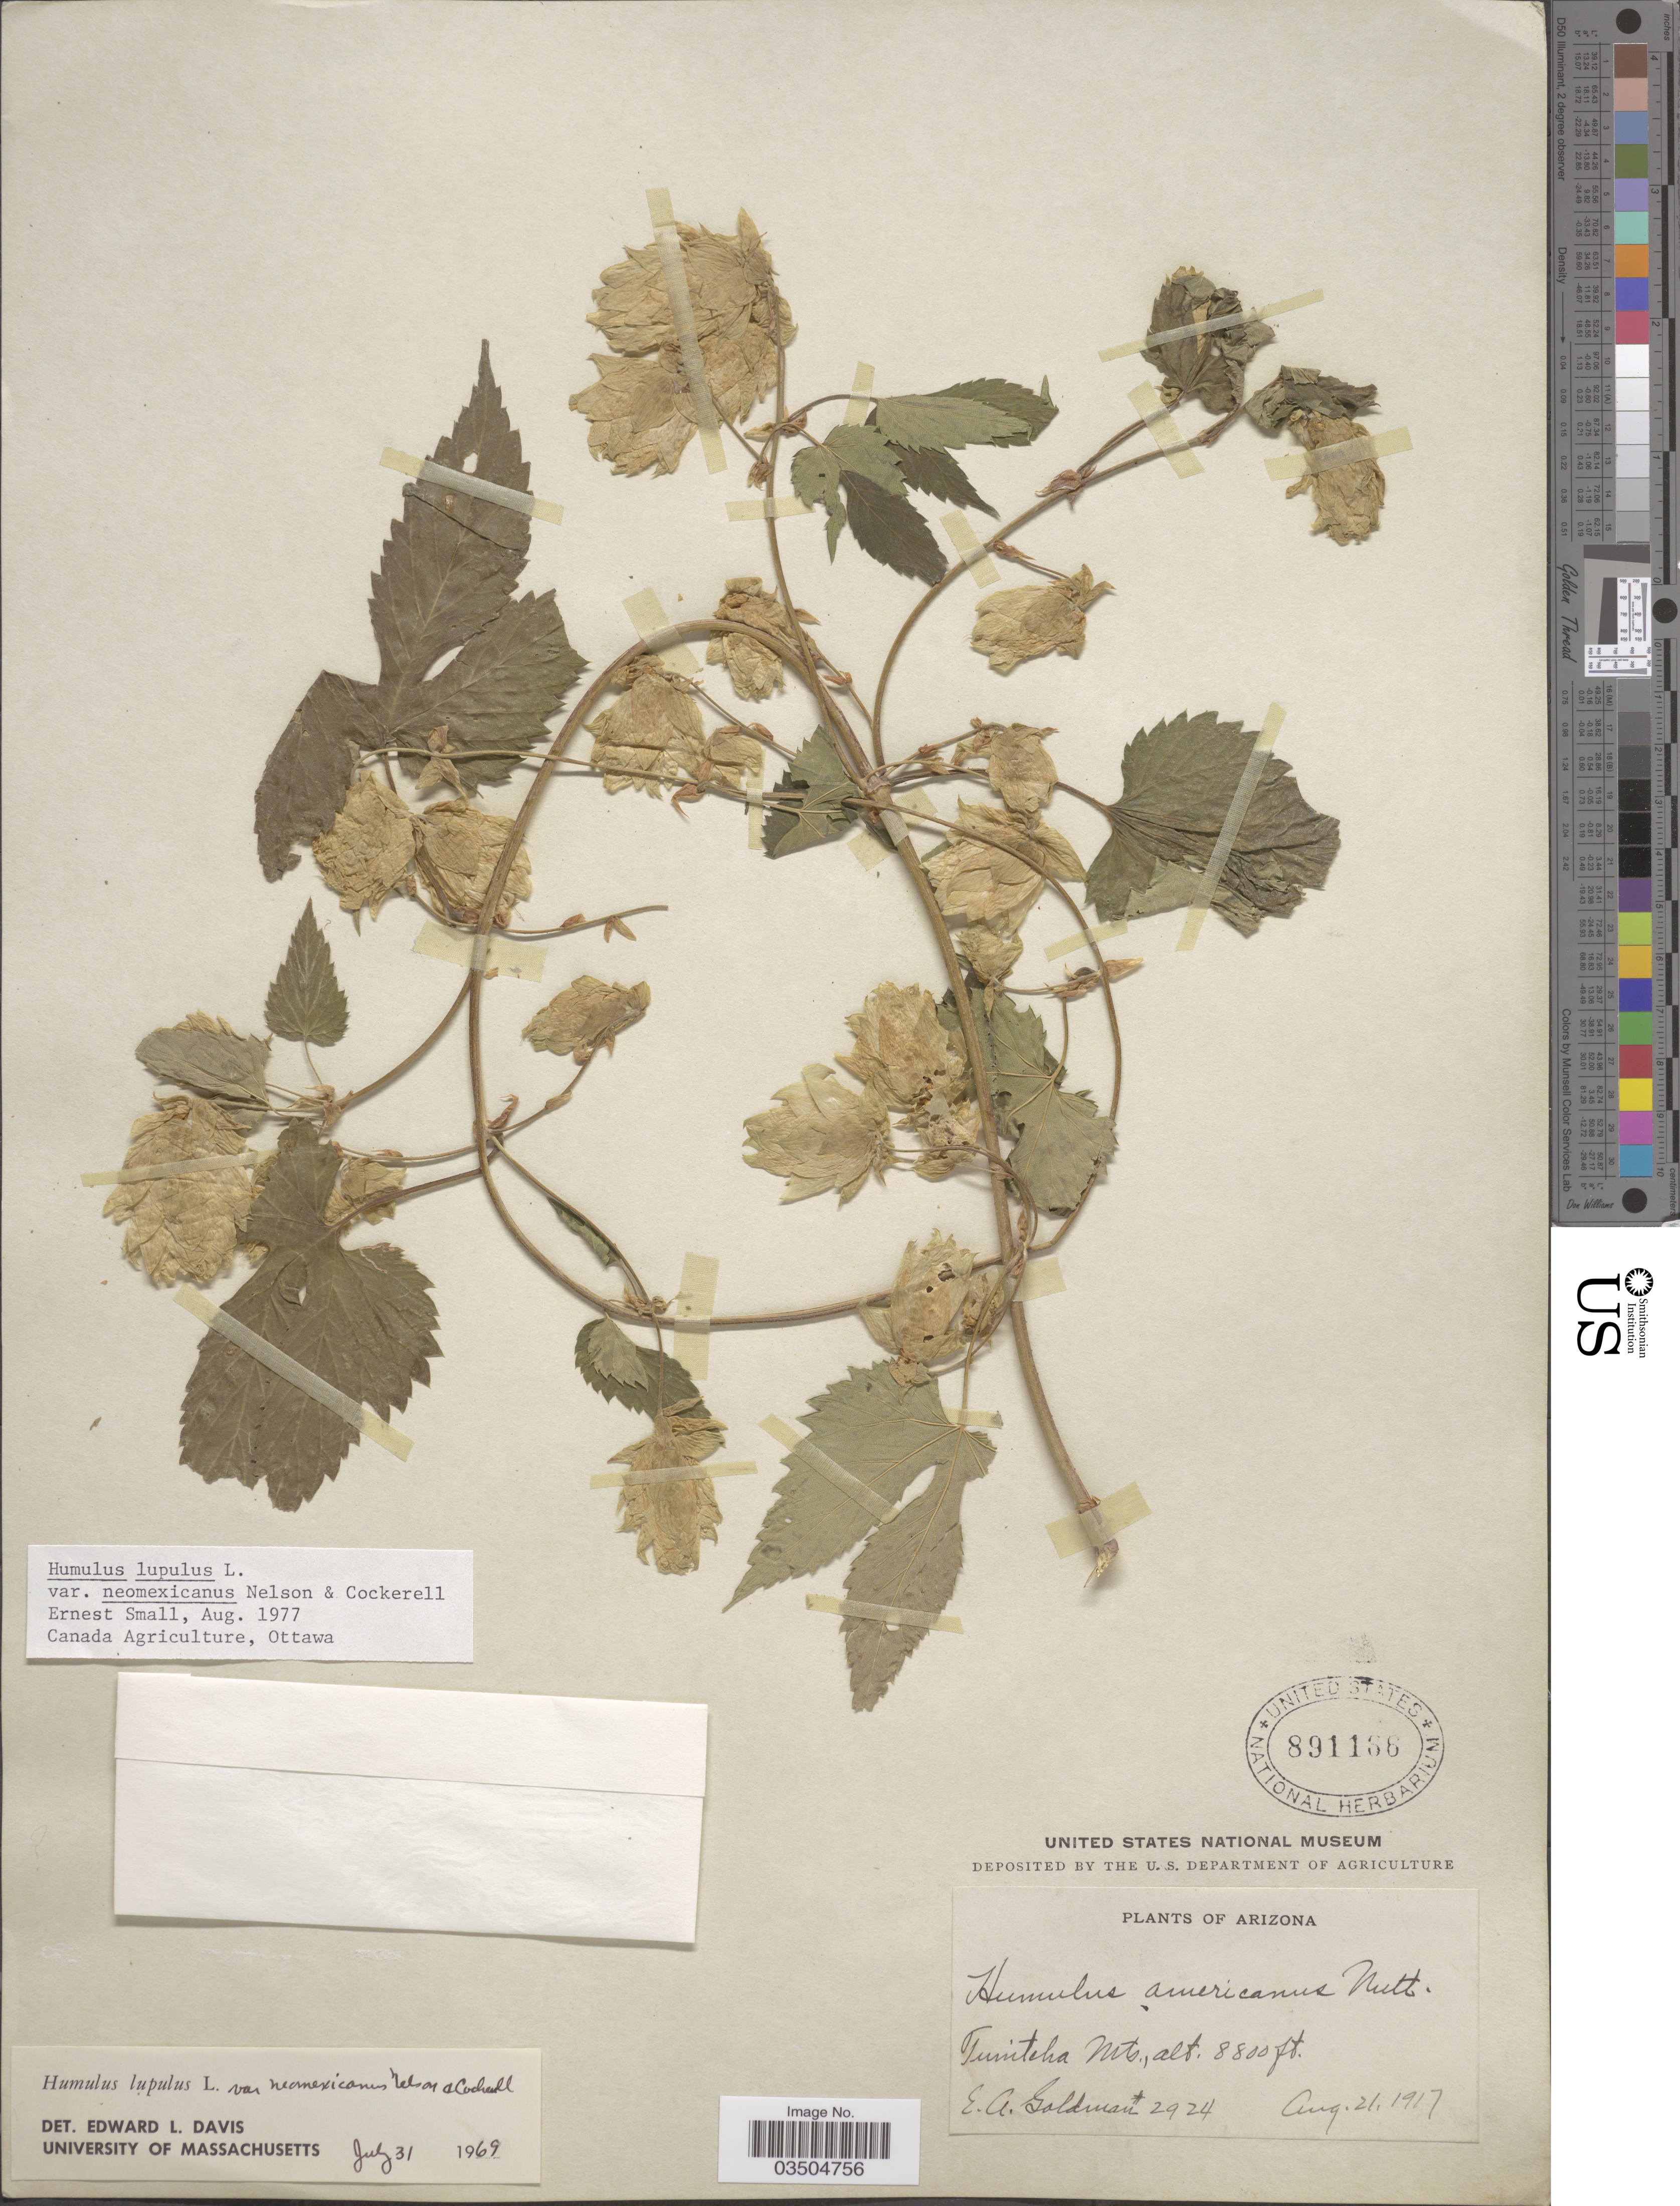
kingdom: Plantae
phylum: Tracheophyta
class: Magnoliopsida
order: Rosales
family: Cannabaceae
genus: Humulus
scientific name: Humulus neomexicanus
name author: (A. Nelson & Cockerell) Rydb.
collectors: E. A. Goldman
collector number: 2924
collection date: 1917-08-21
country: United States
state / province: Arizona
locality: Tunitcha Mts.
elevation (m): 2682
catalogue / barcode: US 891166